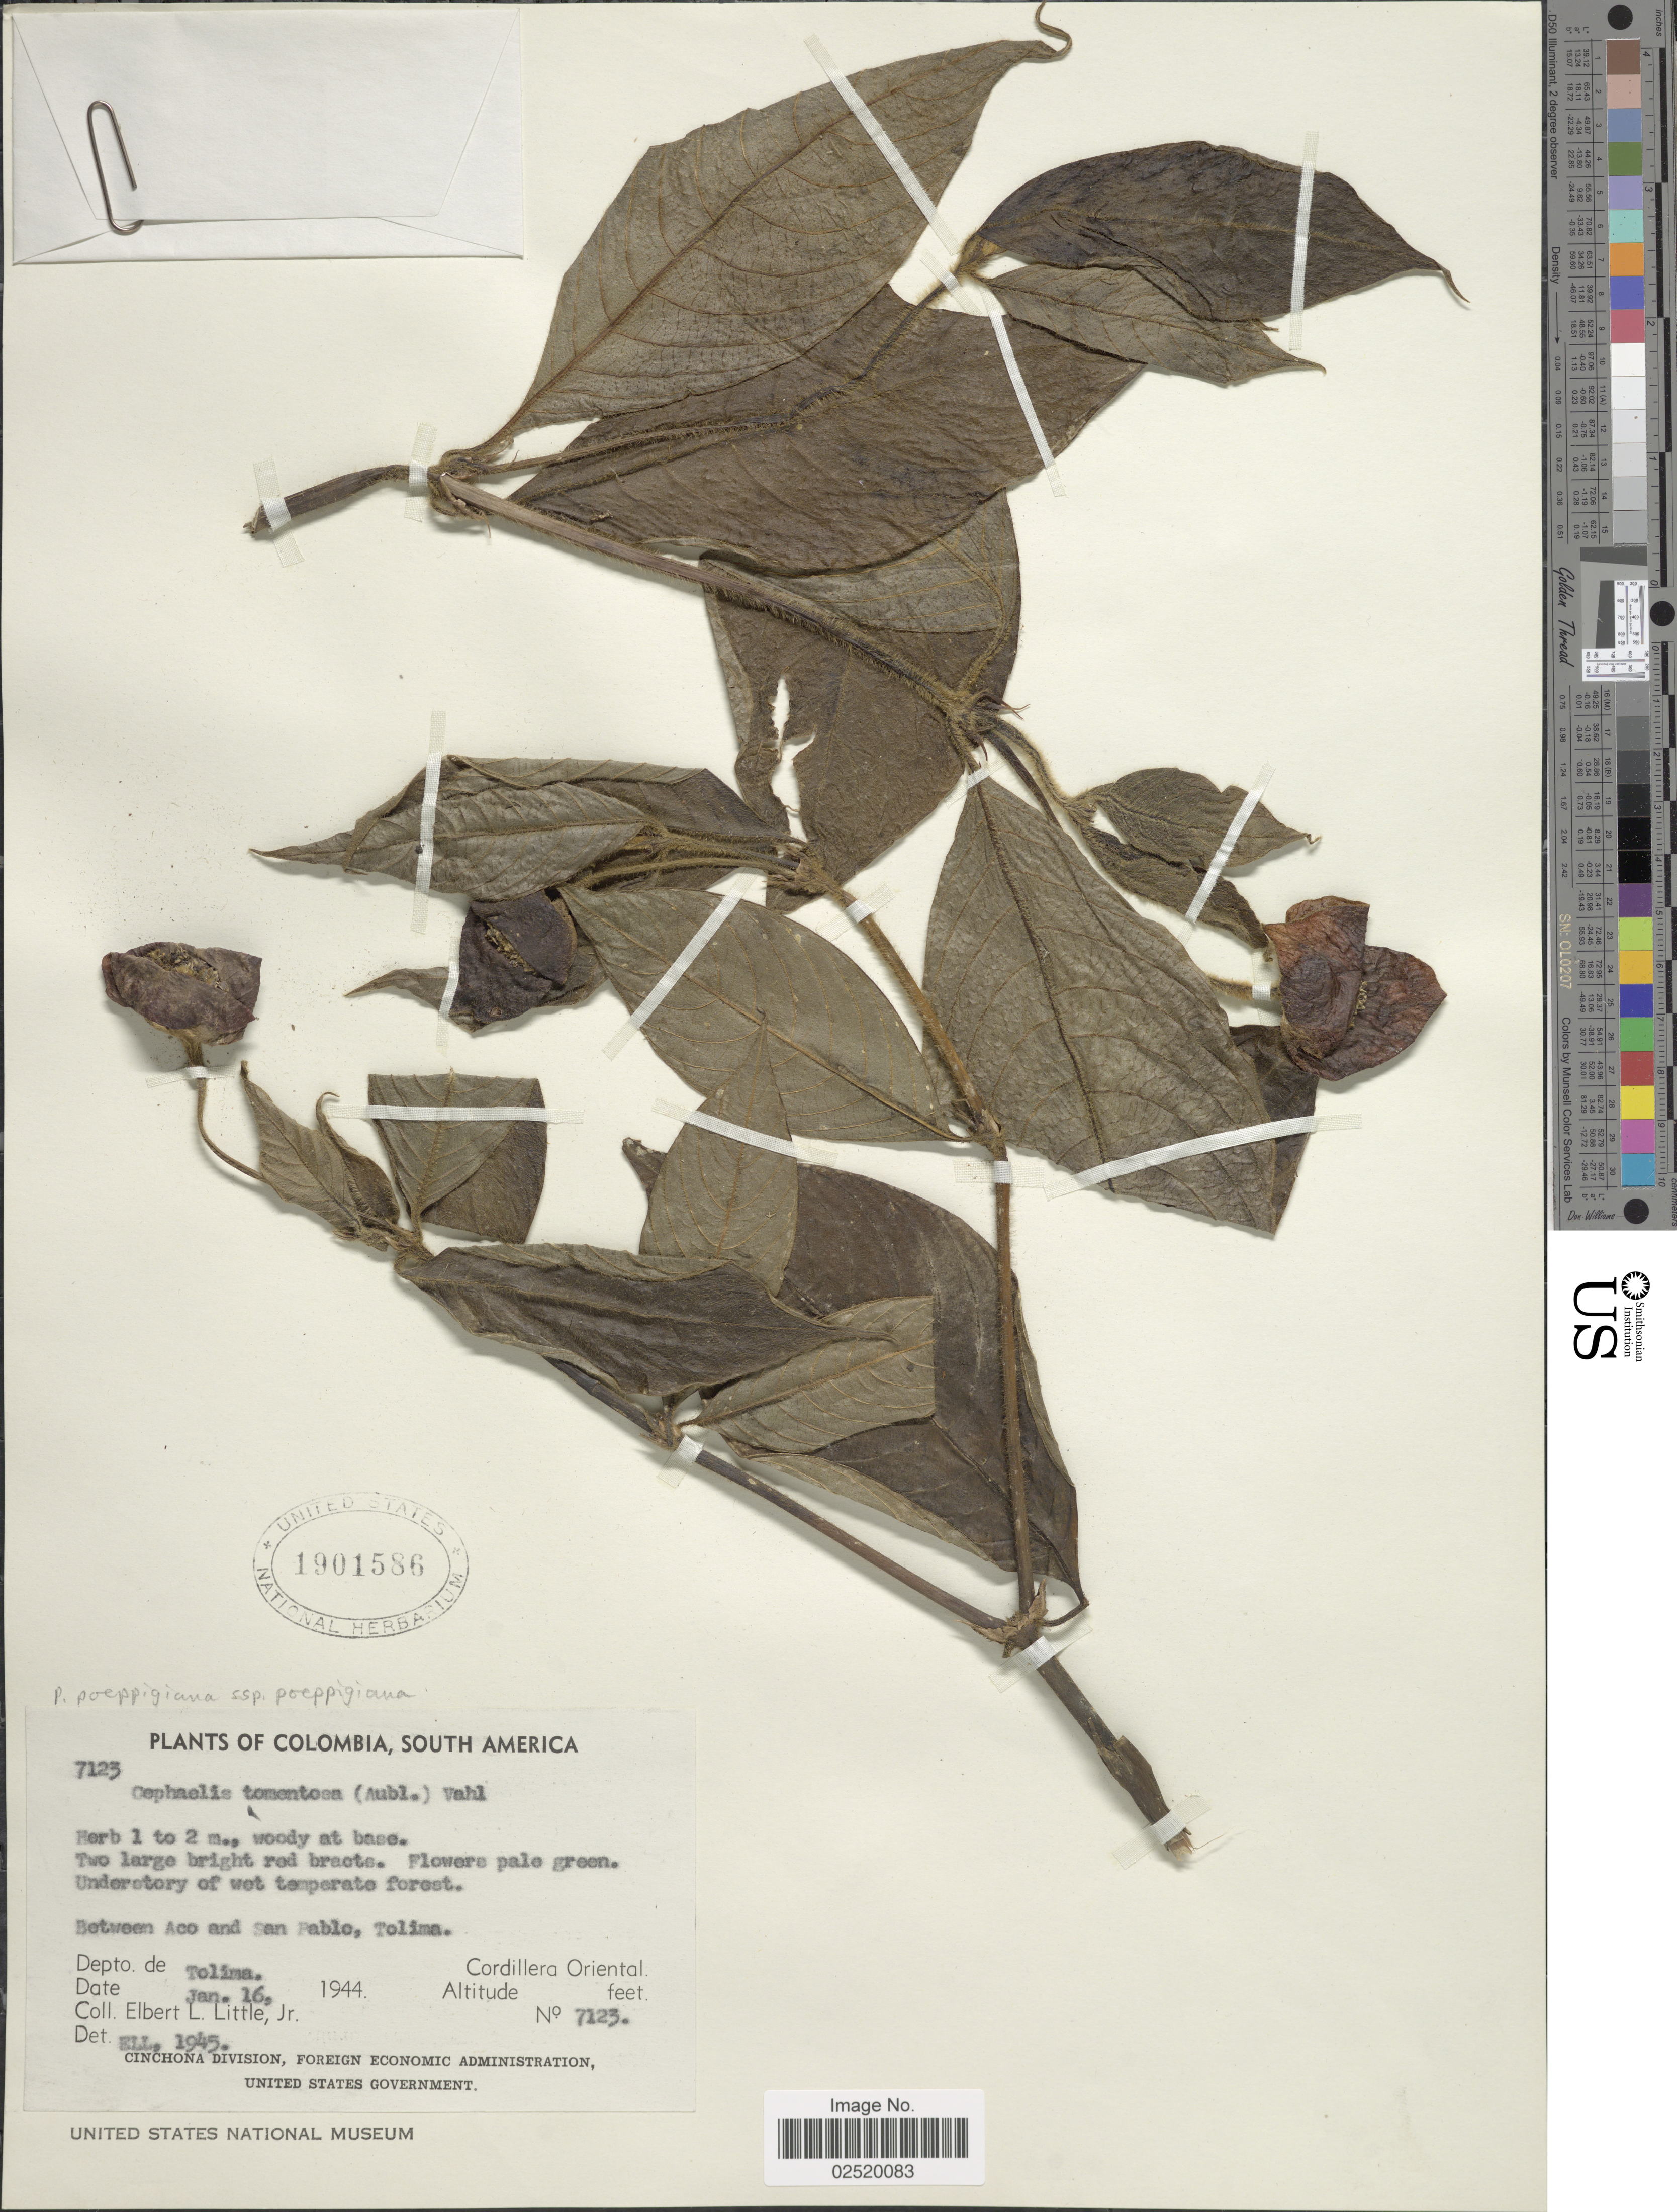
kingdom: Plantae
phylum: Tracheophyta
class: Magnoliopsida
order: Gentianales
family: Rubiaceae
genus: Psychotria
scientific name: Psychotria poeppigiana subsp. poeppigiana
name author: Müll. Arg.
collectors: E. L. Little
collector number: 7123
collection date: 1944-01-16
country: Colombia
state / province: Tolima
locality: Between Aco and San Pablo, Tolima, Depto. de Tolima, Cordillera Oriental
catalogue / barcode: US 1901586